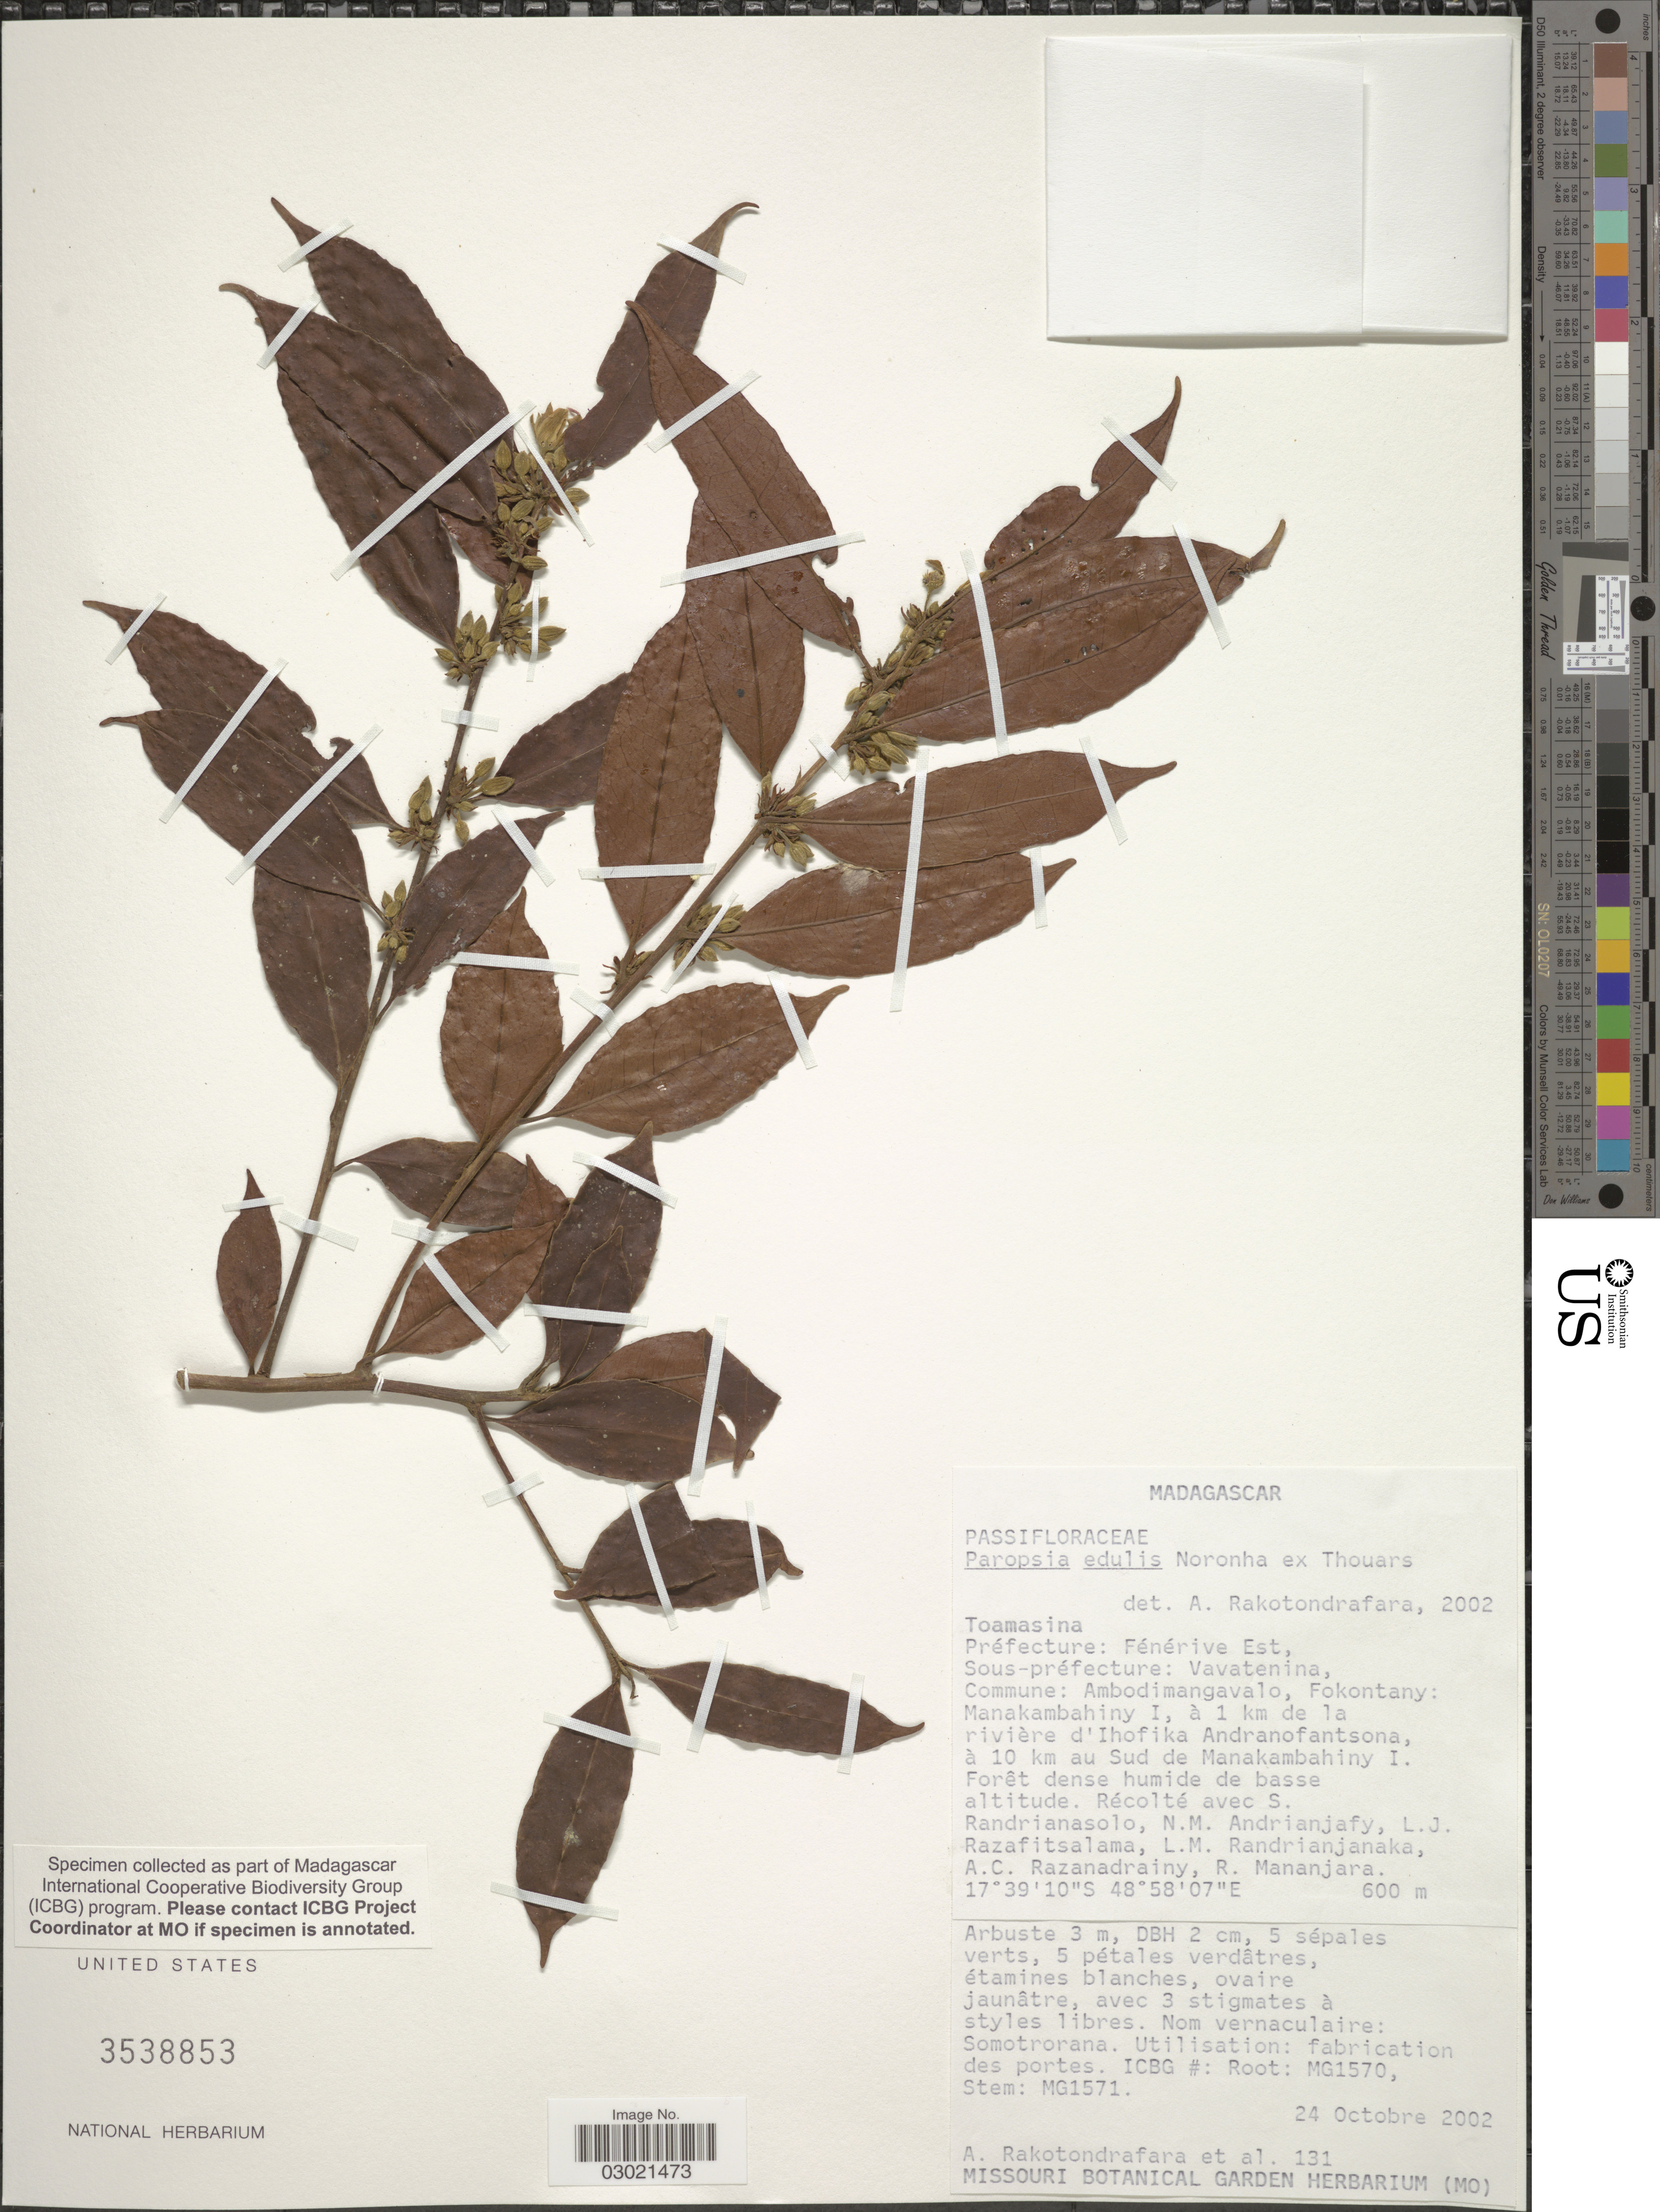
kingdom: Plantae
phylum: Tracheophyta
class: Magnoliopsida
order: Malpighiales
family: Passifloraceae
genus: Paropsia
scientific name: Paropsia edulis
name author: Noronha ex Thouars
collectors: A. Rakotondrafara, S. Randrianasolo, N. M. Andrianjafy, L. J. Razafitsalama & et al.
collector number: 131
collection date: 2002-10-24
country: Madagascar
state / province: Analanjirofo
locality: Préfecture: Fénérive Est, Sous-préfecture: Vavatenina, Commune: Ambodimangavalo, Fokontany: Manakambahiny I, à 1 km de la rivière d'Ihofika Andranofantsona, à 10 km au Sud de Manakabahiny I.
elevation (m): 600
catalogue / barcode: US 3538853